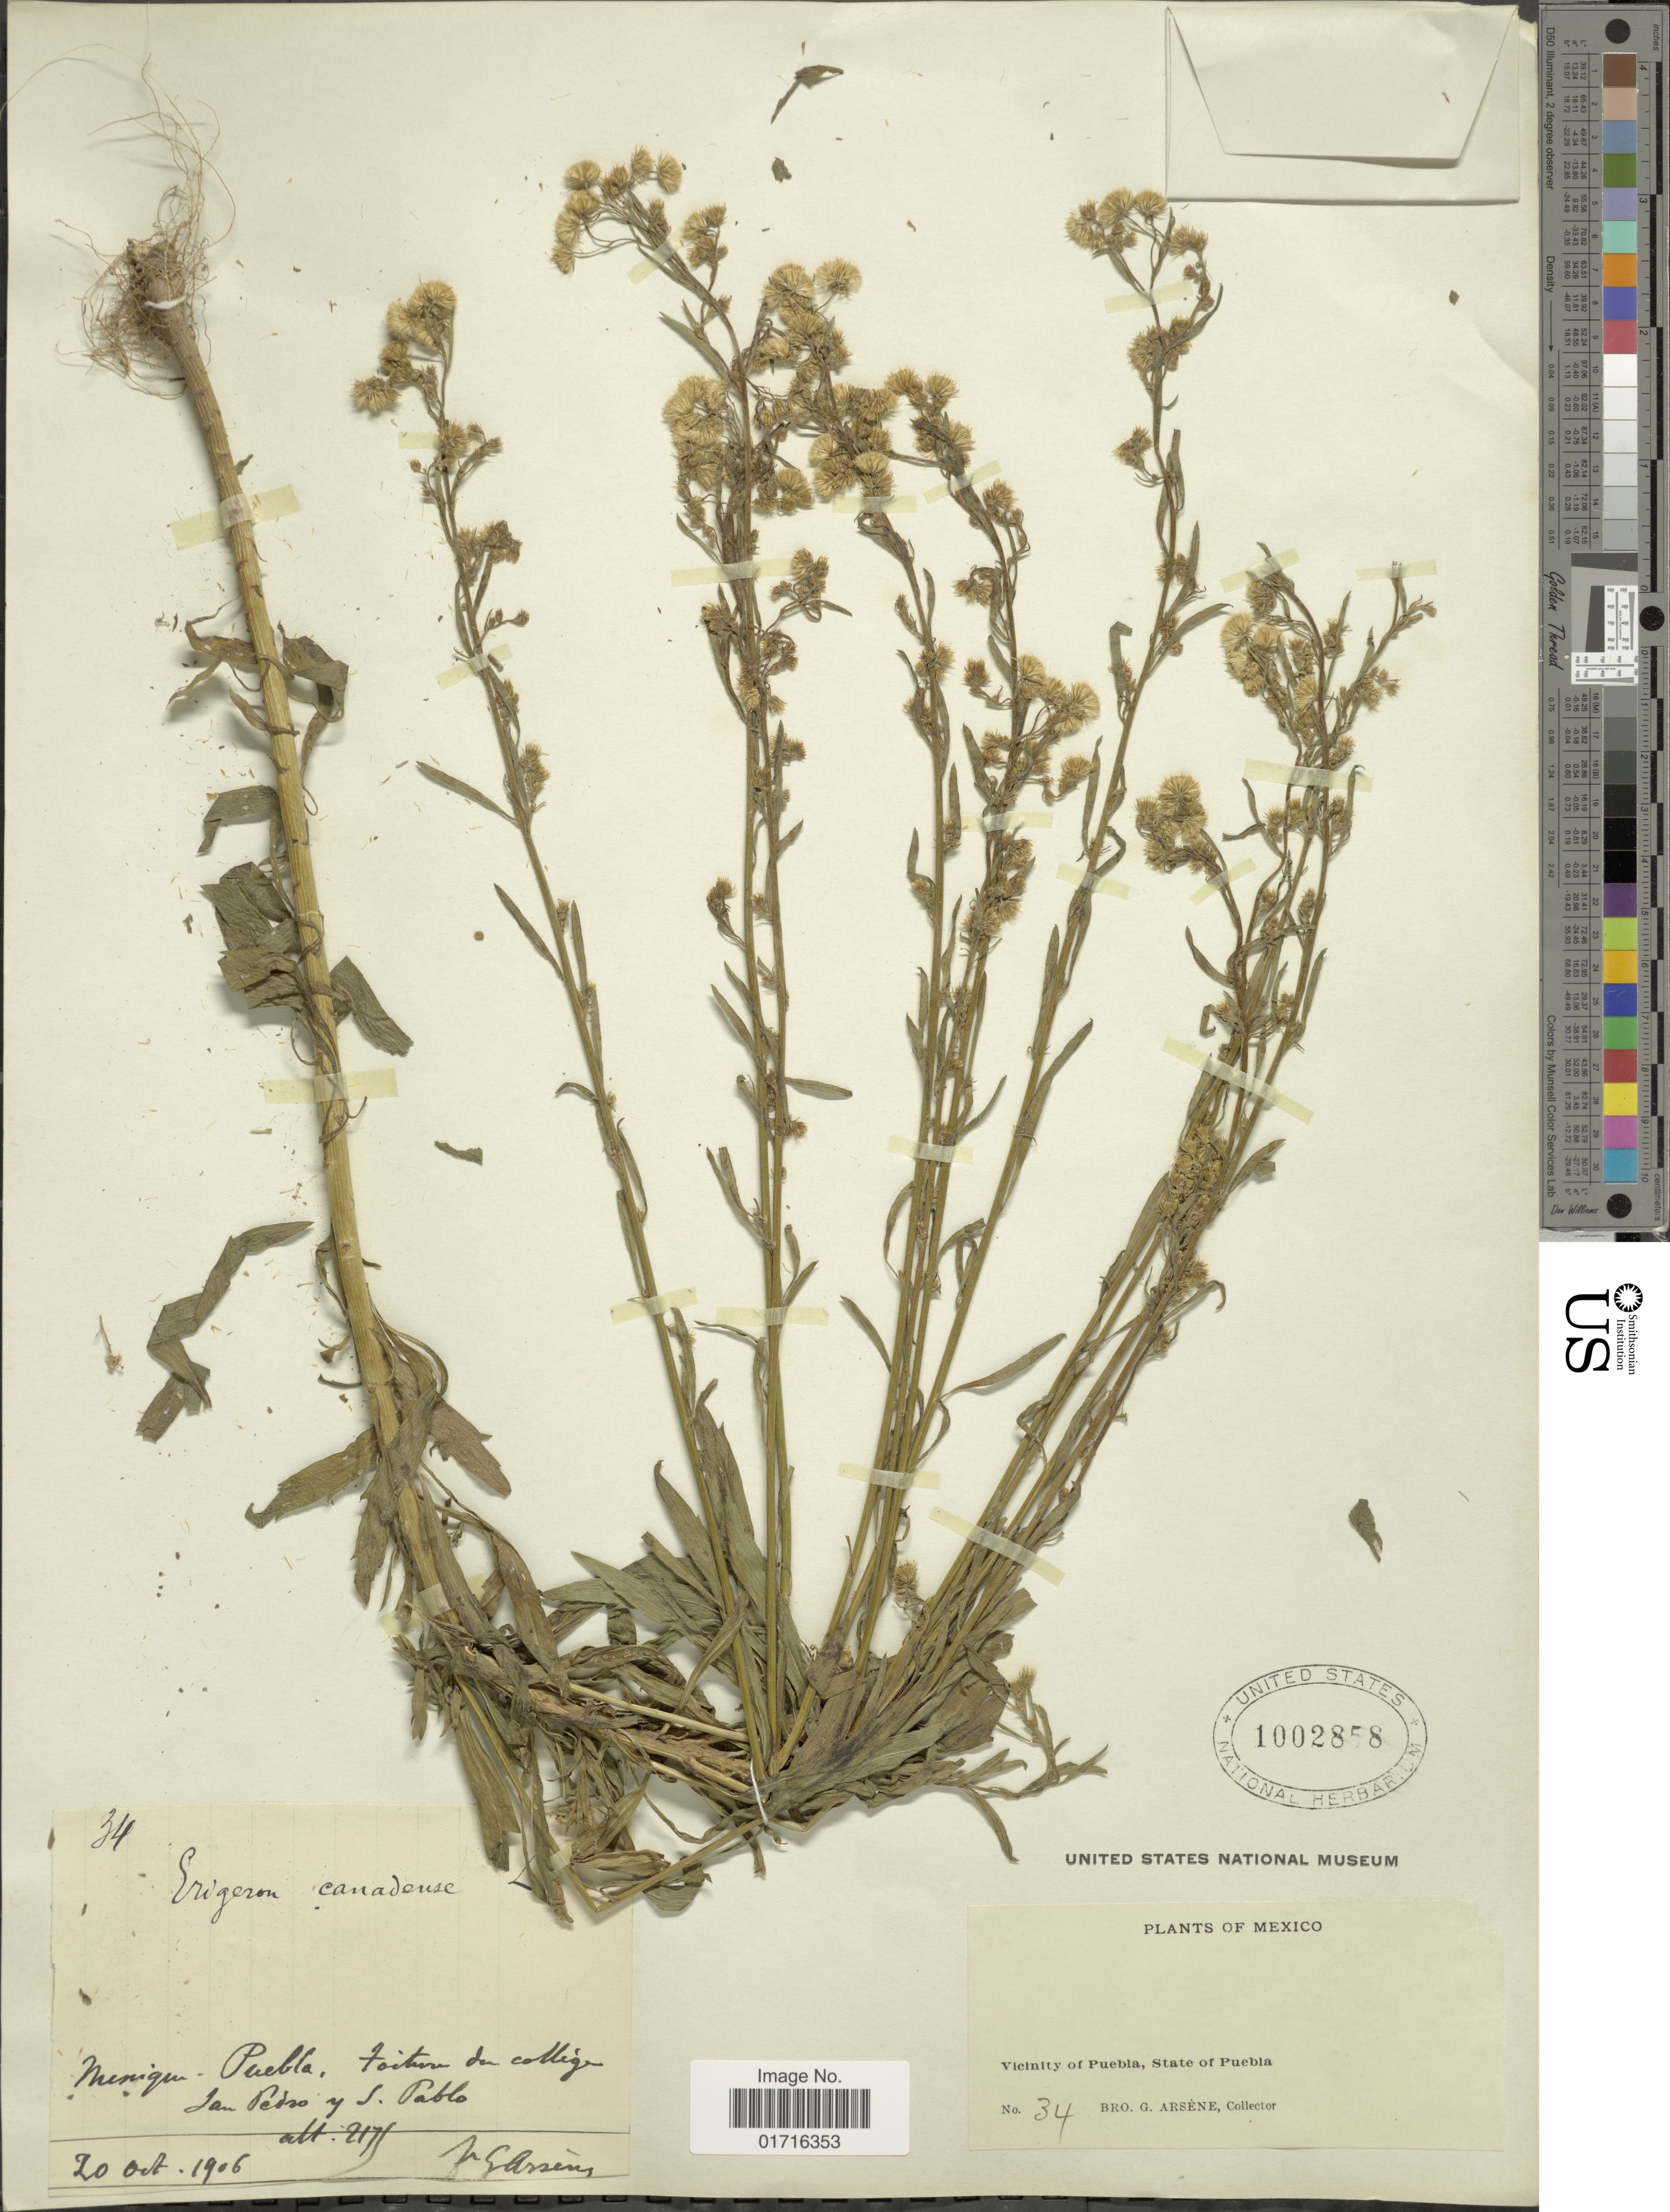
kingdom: Plantae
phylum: Tracheophyta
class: Magnoliopsida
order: Asterales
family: Asteraceae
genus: Conyza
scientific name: Conyza canadensis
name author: (L.) Cronq.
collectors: Bro. G. Arsène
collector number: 34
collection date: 1906-10-20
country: Mexico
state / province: Puebla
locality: San Pedro y S. Pablo, Vicinity of Puebla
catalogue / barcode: US 1002858